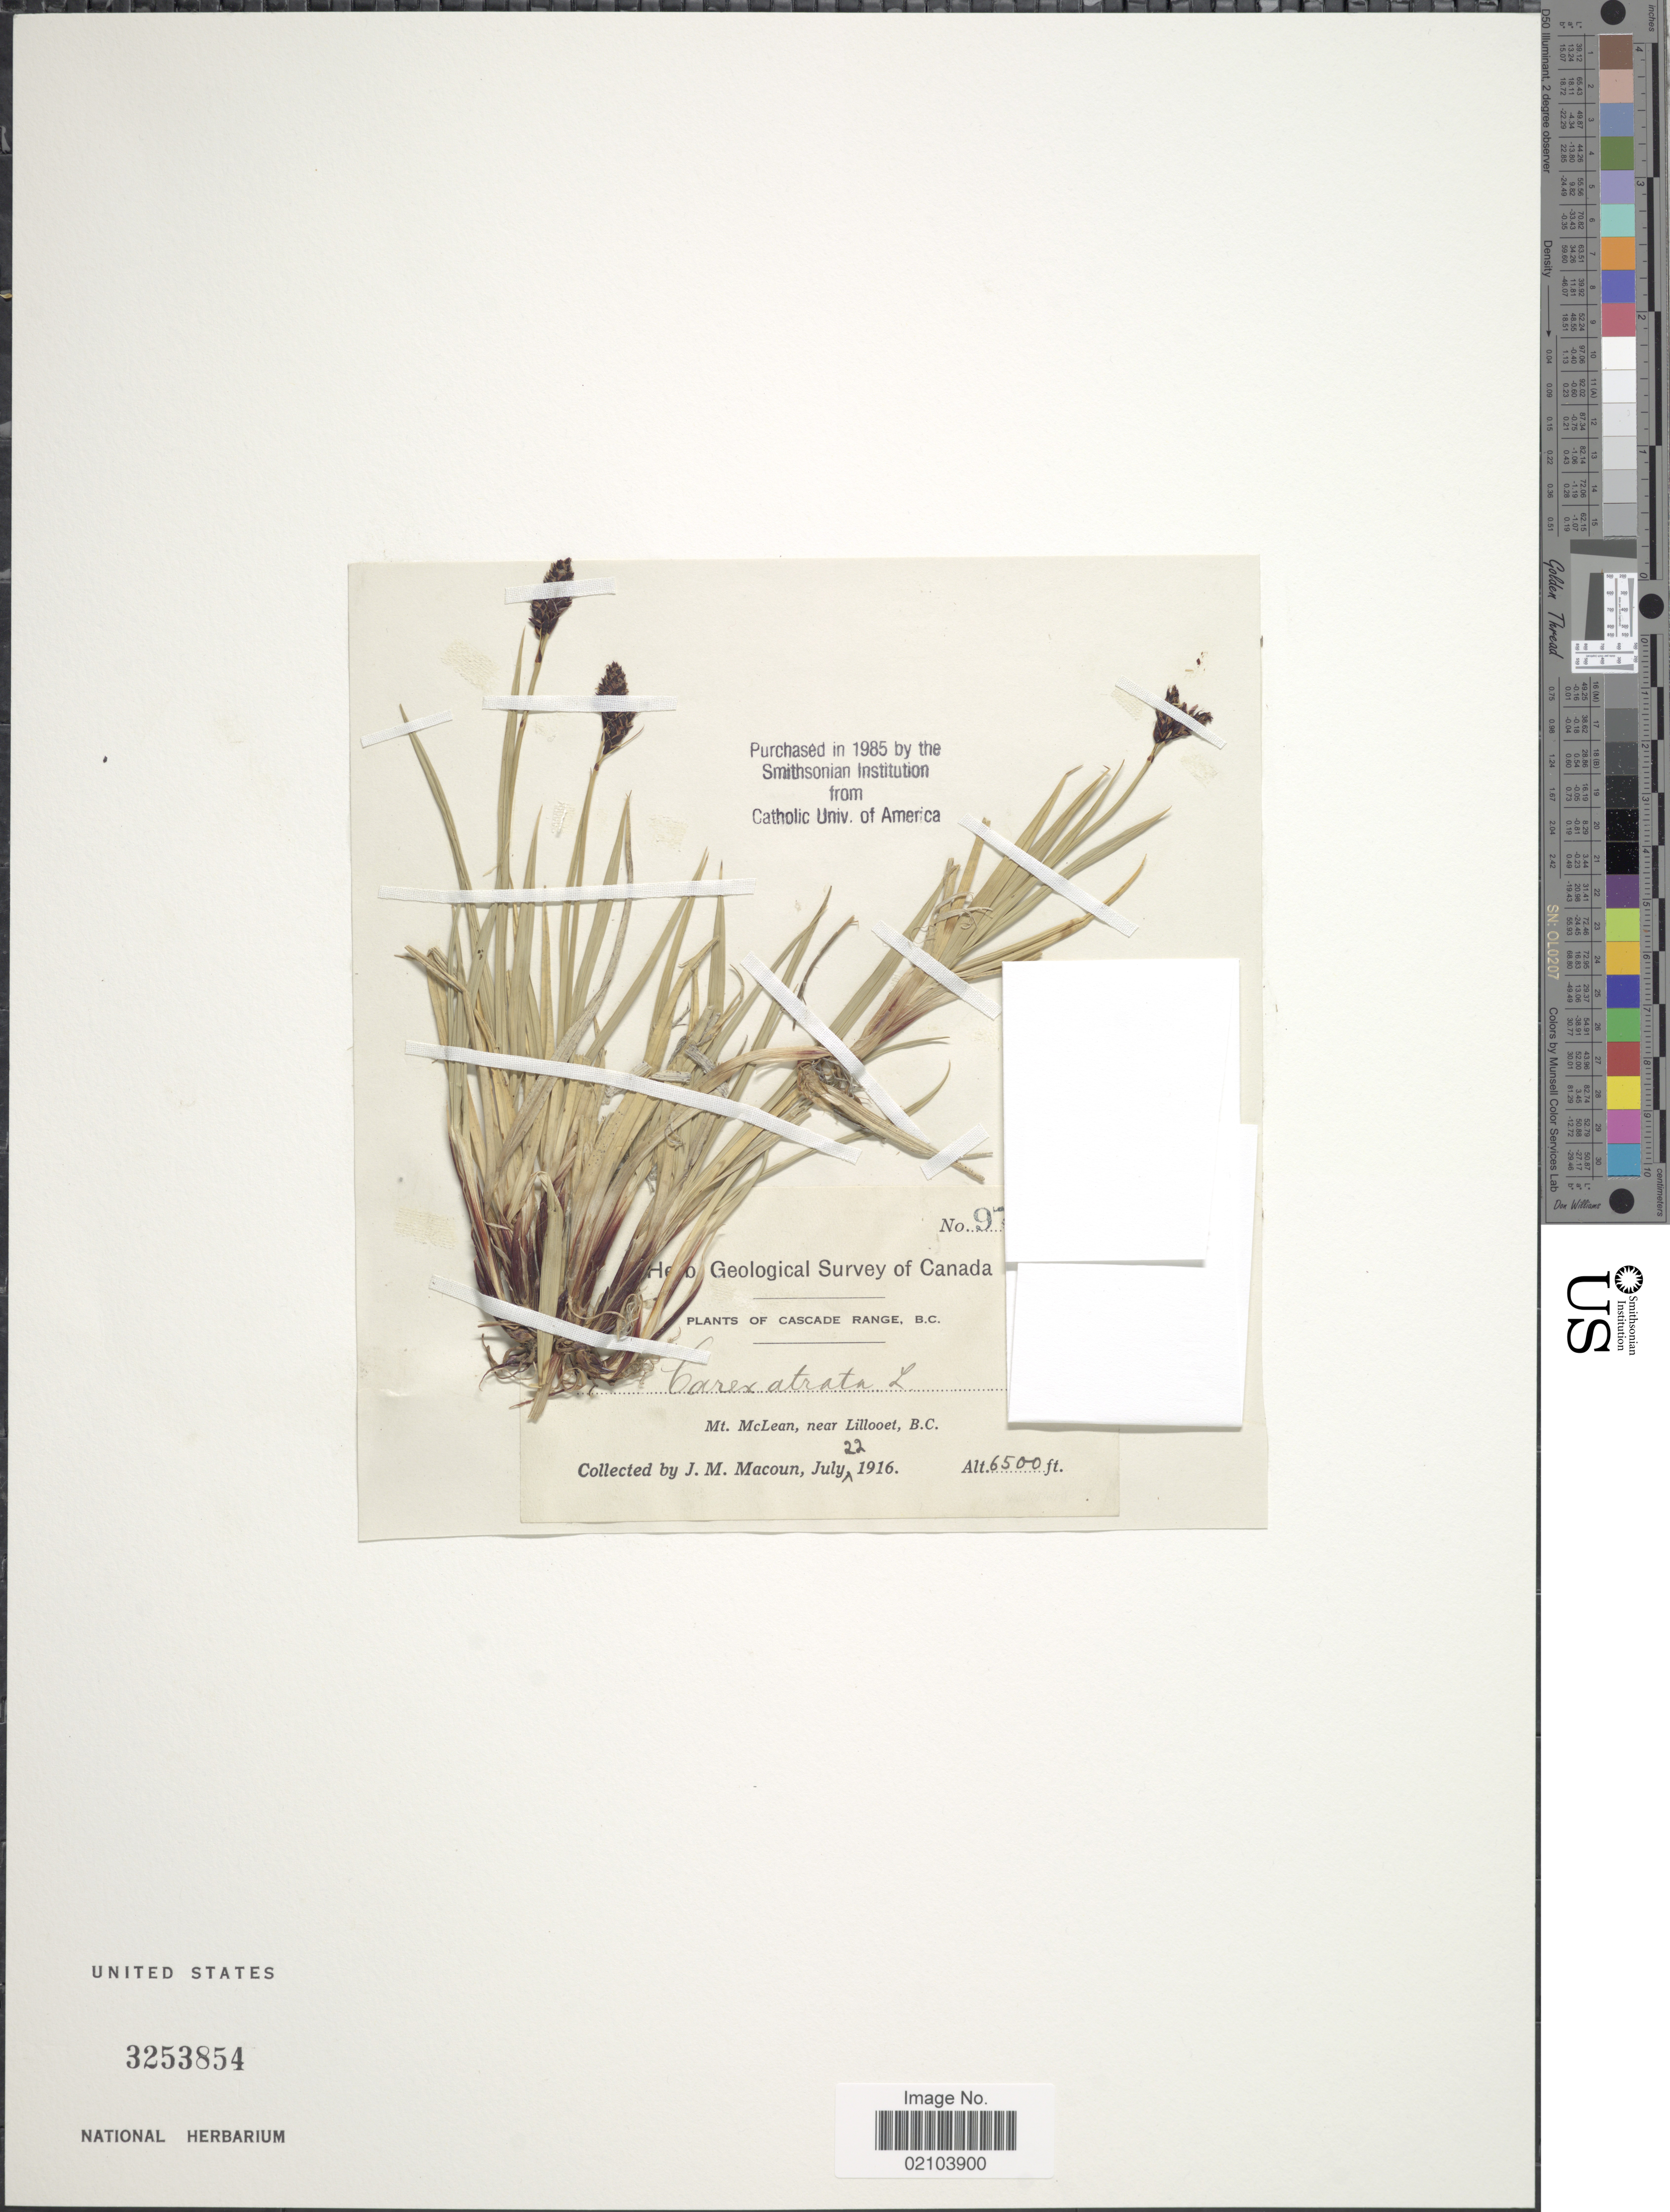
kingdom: Plantae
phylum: Tracheophyta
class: Liliopsida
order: Poales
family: Cyperaceae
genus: Carex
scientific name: Carex atrata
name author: L.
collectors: J. M. Macoun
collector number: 97!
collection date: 1916-07-22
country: Canada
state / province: British Columbia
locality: Cascade Range. Mt. McLean, near Lillooet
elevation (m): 1981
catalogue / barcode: US 3253854